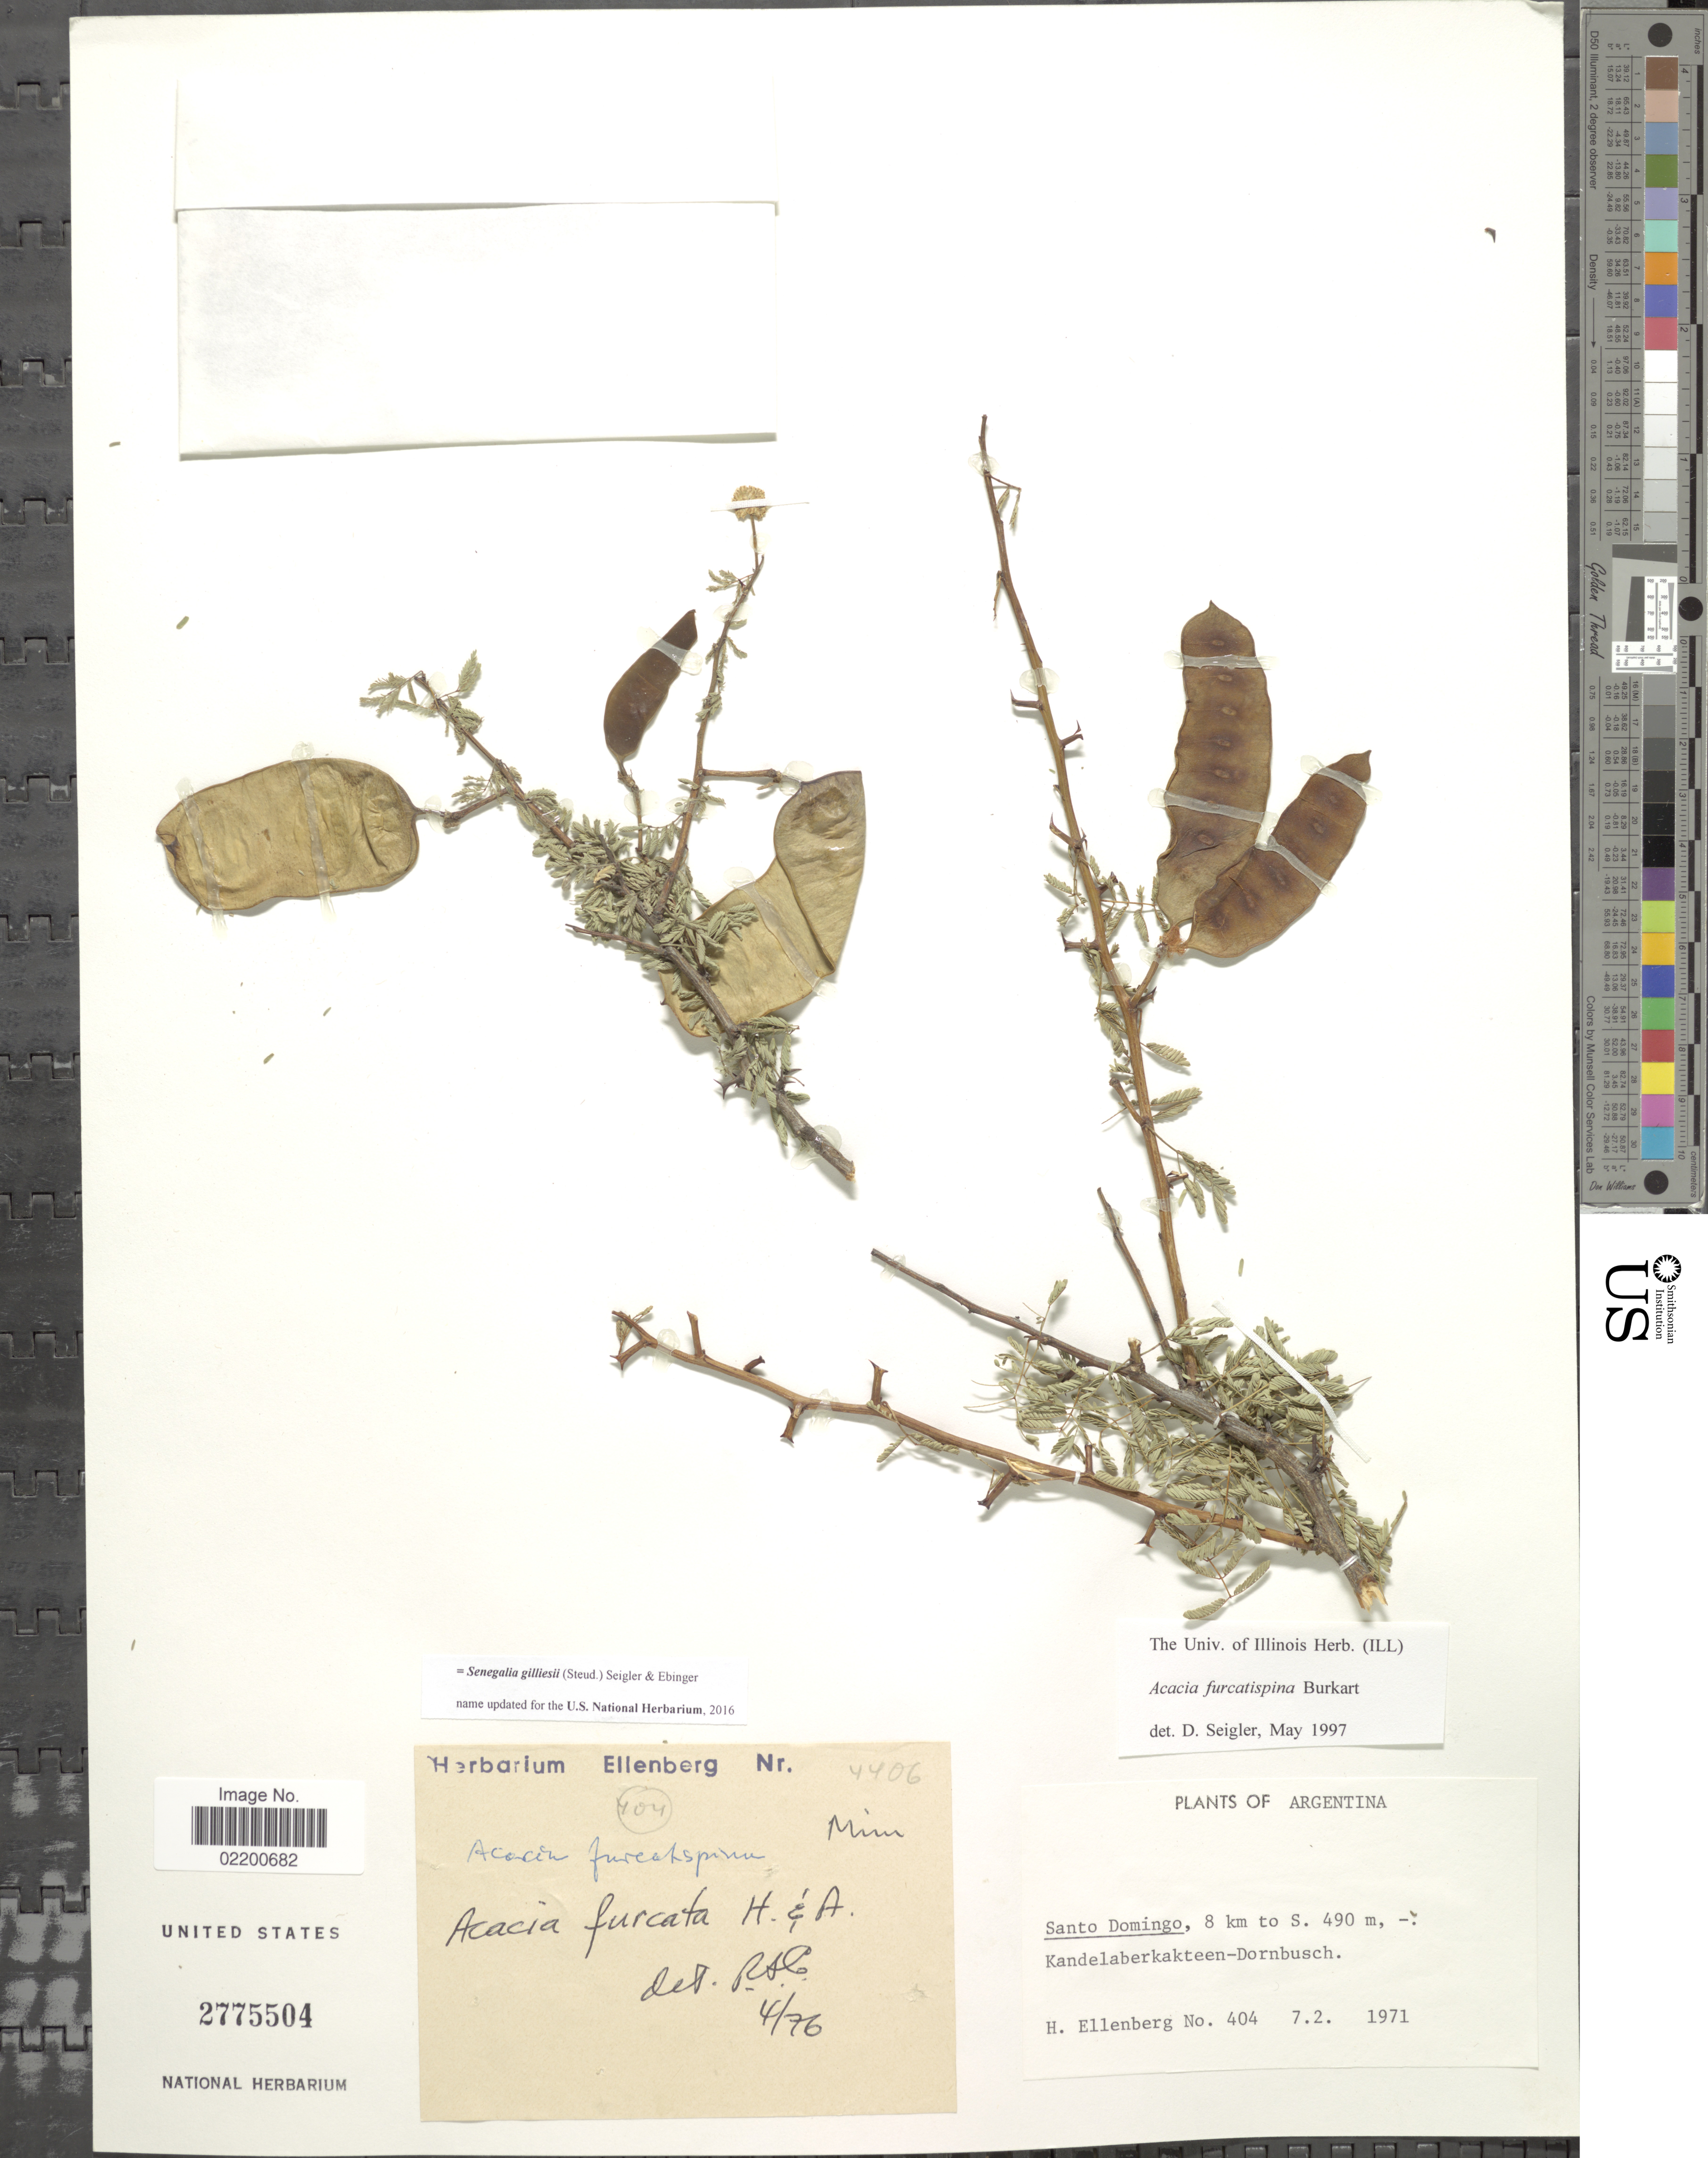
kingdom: Plantae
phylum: Tracheophyta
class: Magnoliopsida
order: Fabales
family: Fabaceae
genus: Senegalia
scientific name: Senegalia gilliesii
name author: (Steud.) Seigler & Ebinger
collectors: H. Ellenberg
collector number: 404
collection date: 1971-02-07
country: Argentina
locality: Santo Domingo, 8 km to S.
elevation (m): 490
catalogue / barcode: US 2775504